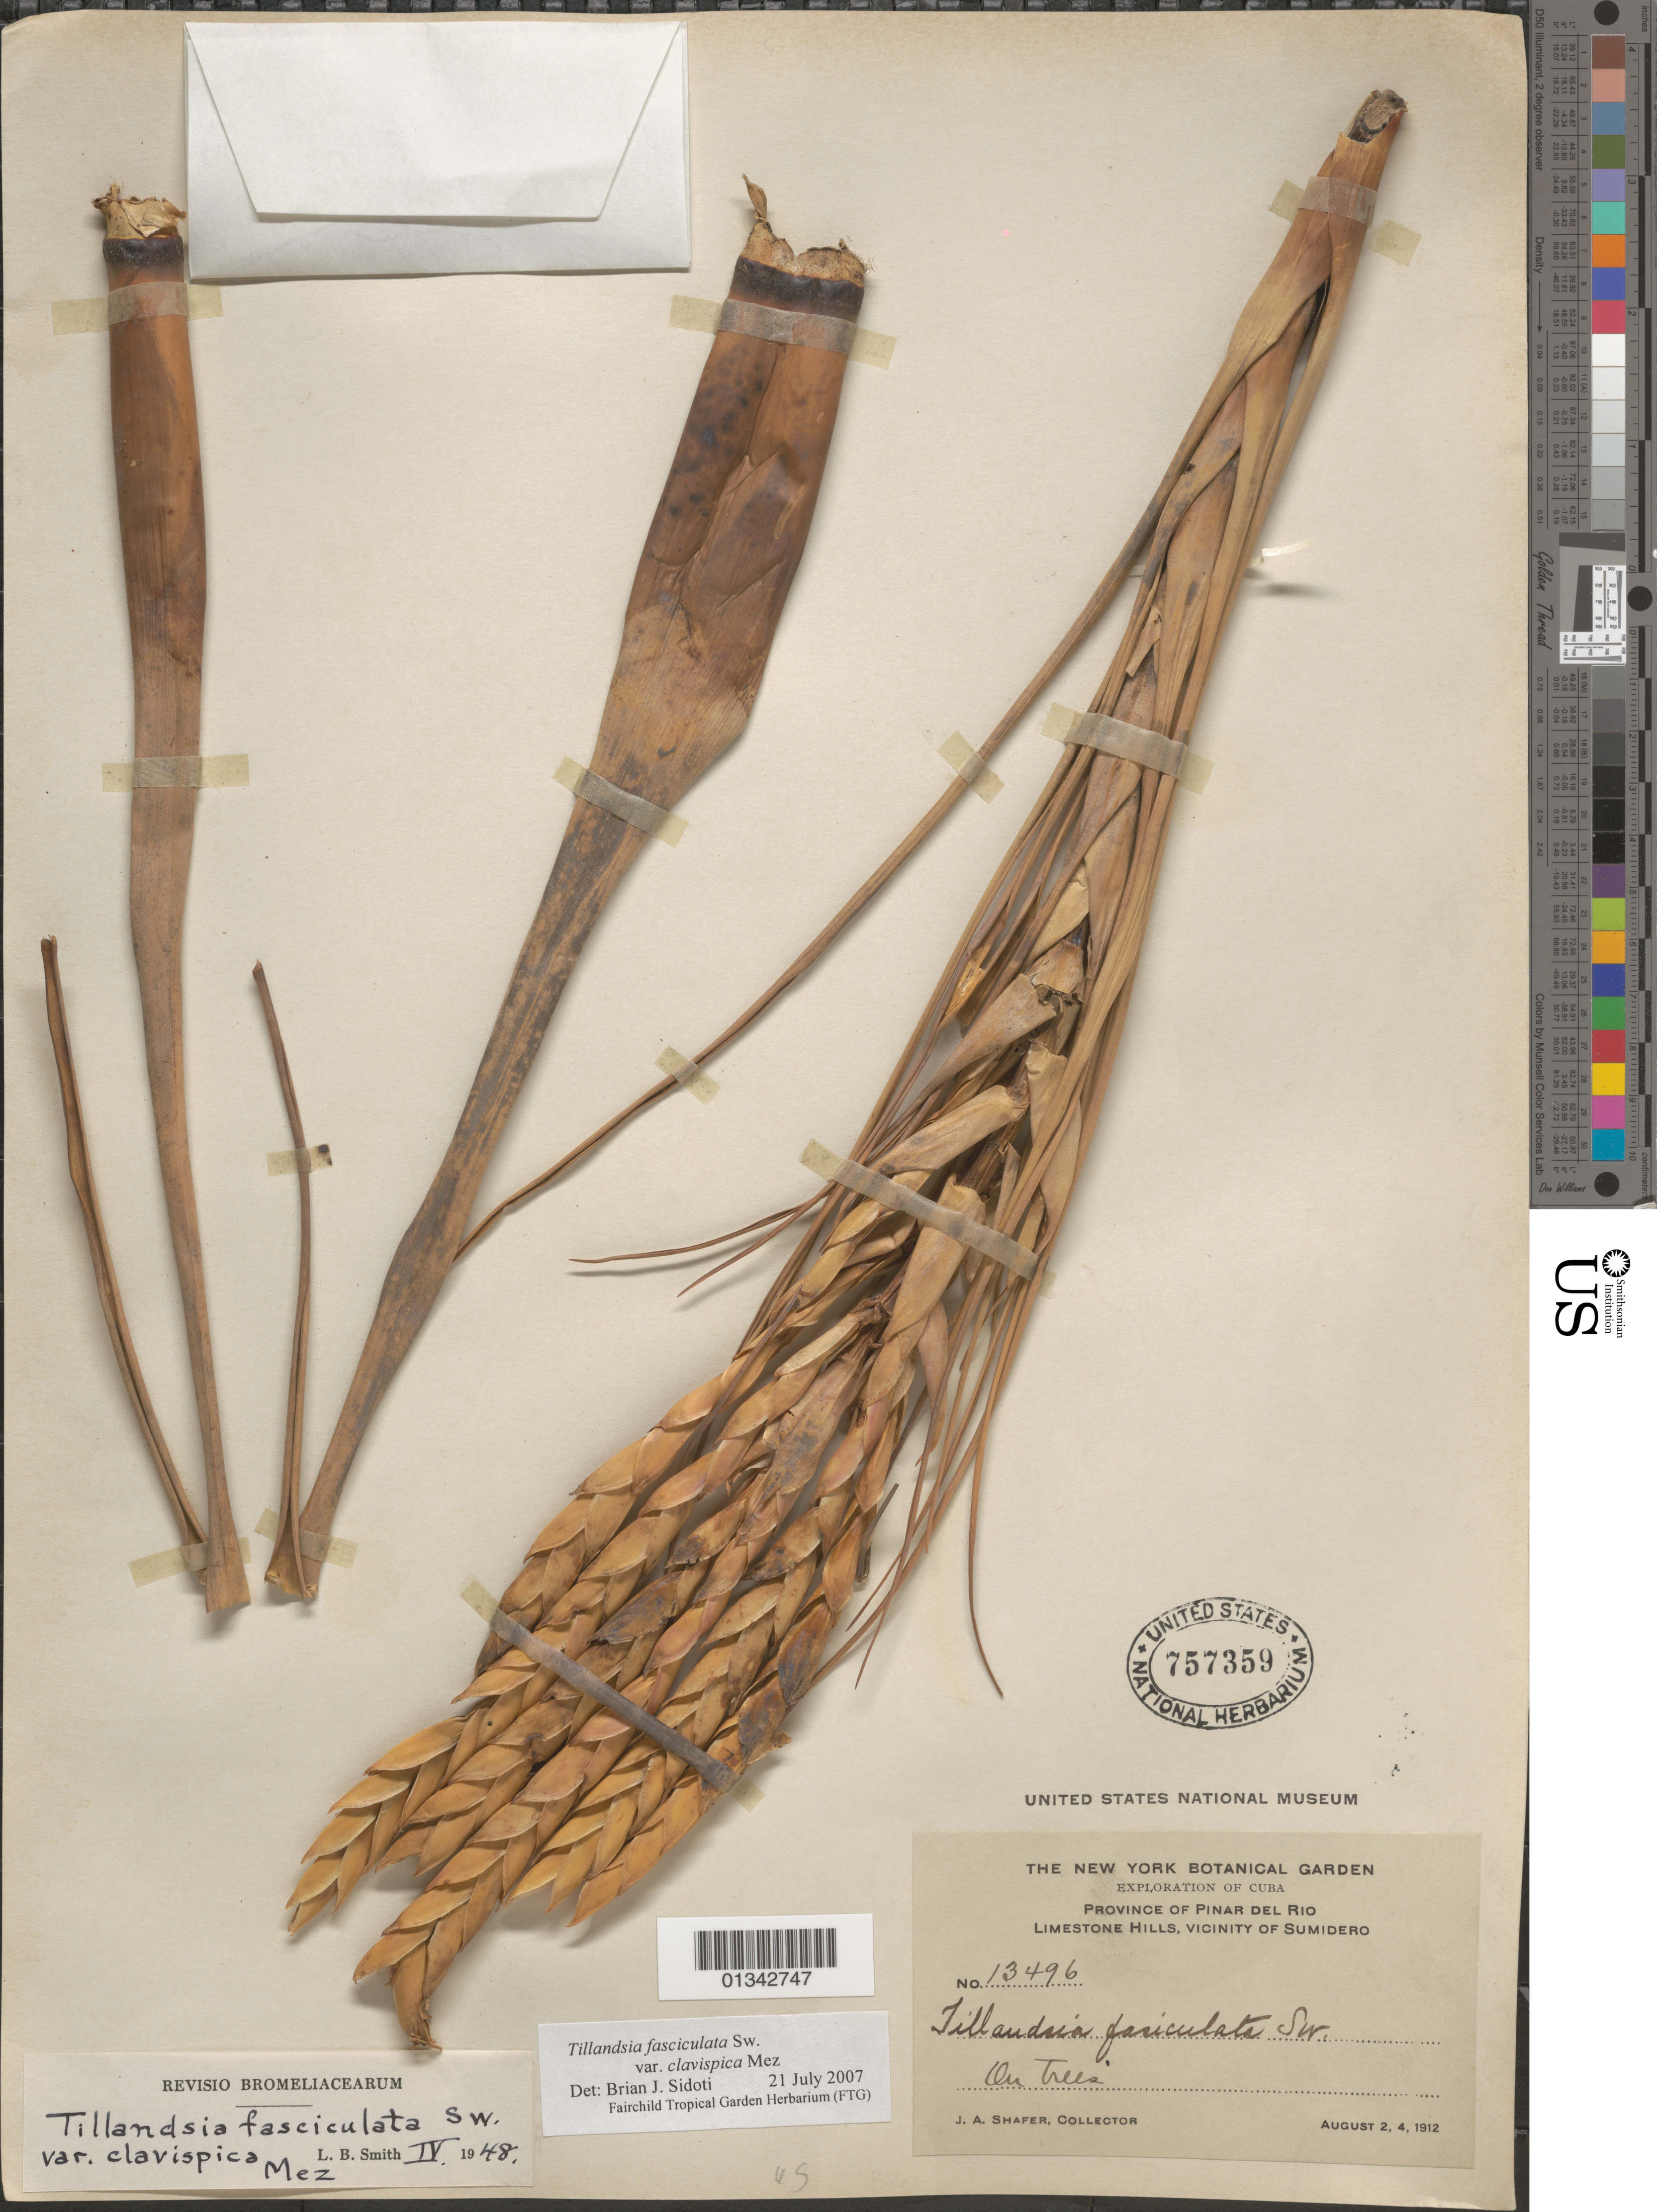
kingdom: Plantae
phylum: Tracheophyta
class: Liliopsida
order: Poales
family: Bromeliaceae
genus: Tillandsia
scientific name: Tillandsia fasciculata var. clavispica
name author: Mez in A. DC.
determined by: Sidoti, B. J.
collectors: J. A. Shafer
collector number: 13496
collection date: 1912-08-02,1912-08-04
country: Cuba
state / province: Pinar del Rio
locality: Sumidero, vicinity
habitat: On trees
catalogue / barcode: US 757359